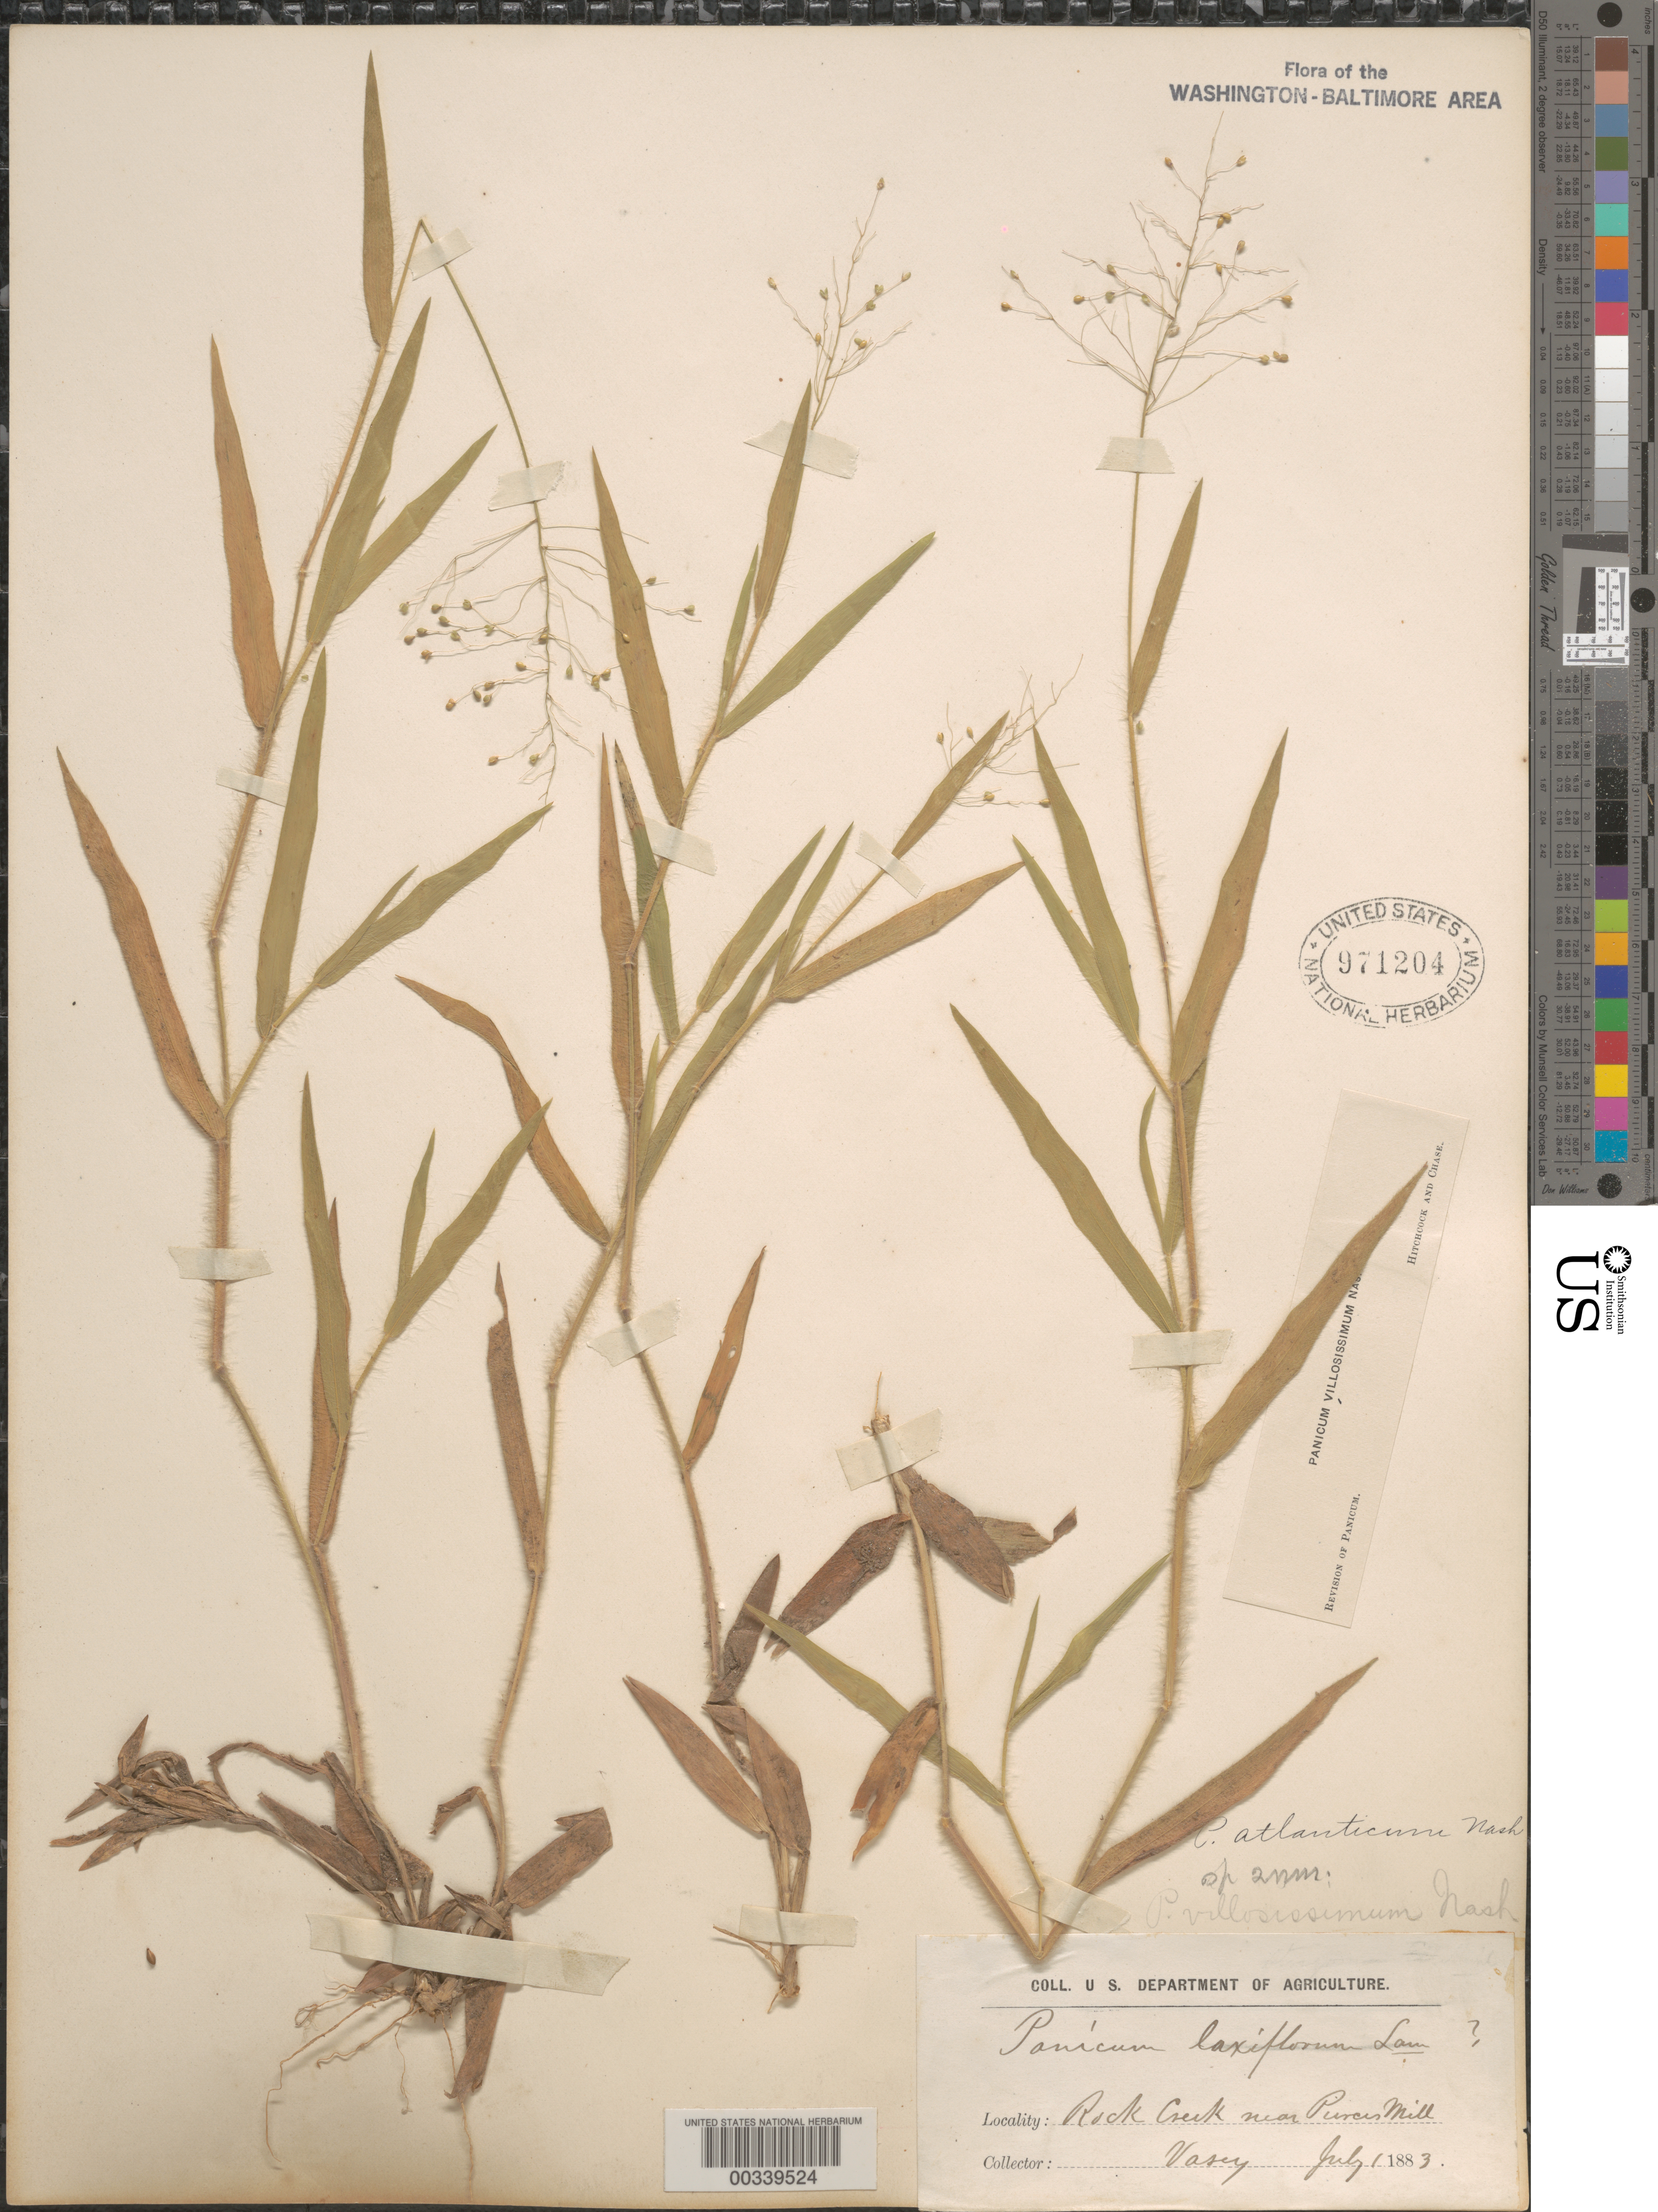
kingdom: Plantae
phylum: Tracheophyta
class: Liliopsida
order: Poales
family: Poaceae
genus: Dichanthelium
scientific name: Dichanthelium ovale subsp. villosissimum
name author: (Nash) Freckmann & Lelong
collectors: G. Vasey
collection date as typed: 01 Jul 1883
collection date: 1883-07-01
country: United States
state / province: District of Columbia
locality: Rock Creek near Pierces Mill Rock Creek Park and Vicinity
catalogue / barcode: US 971204